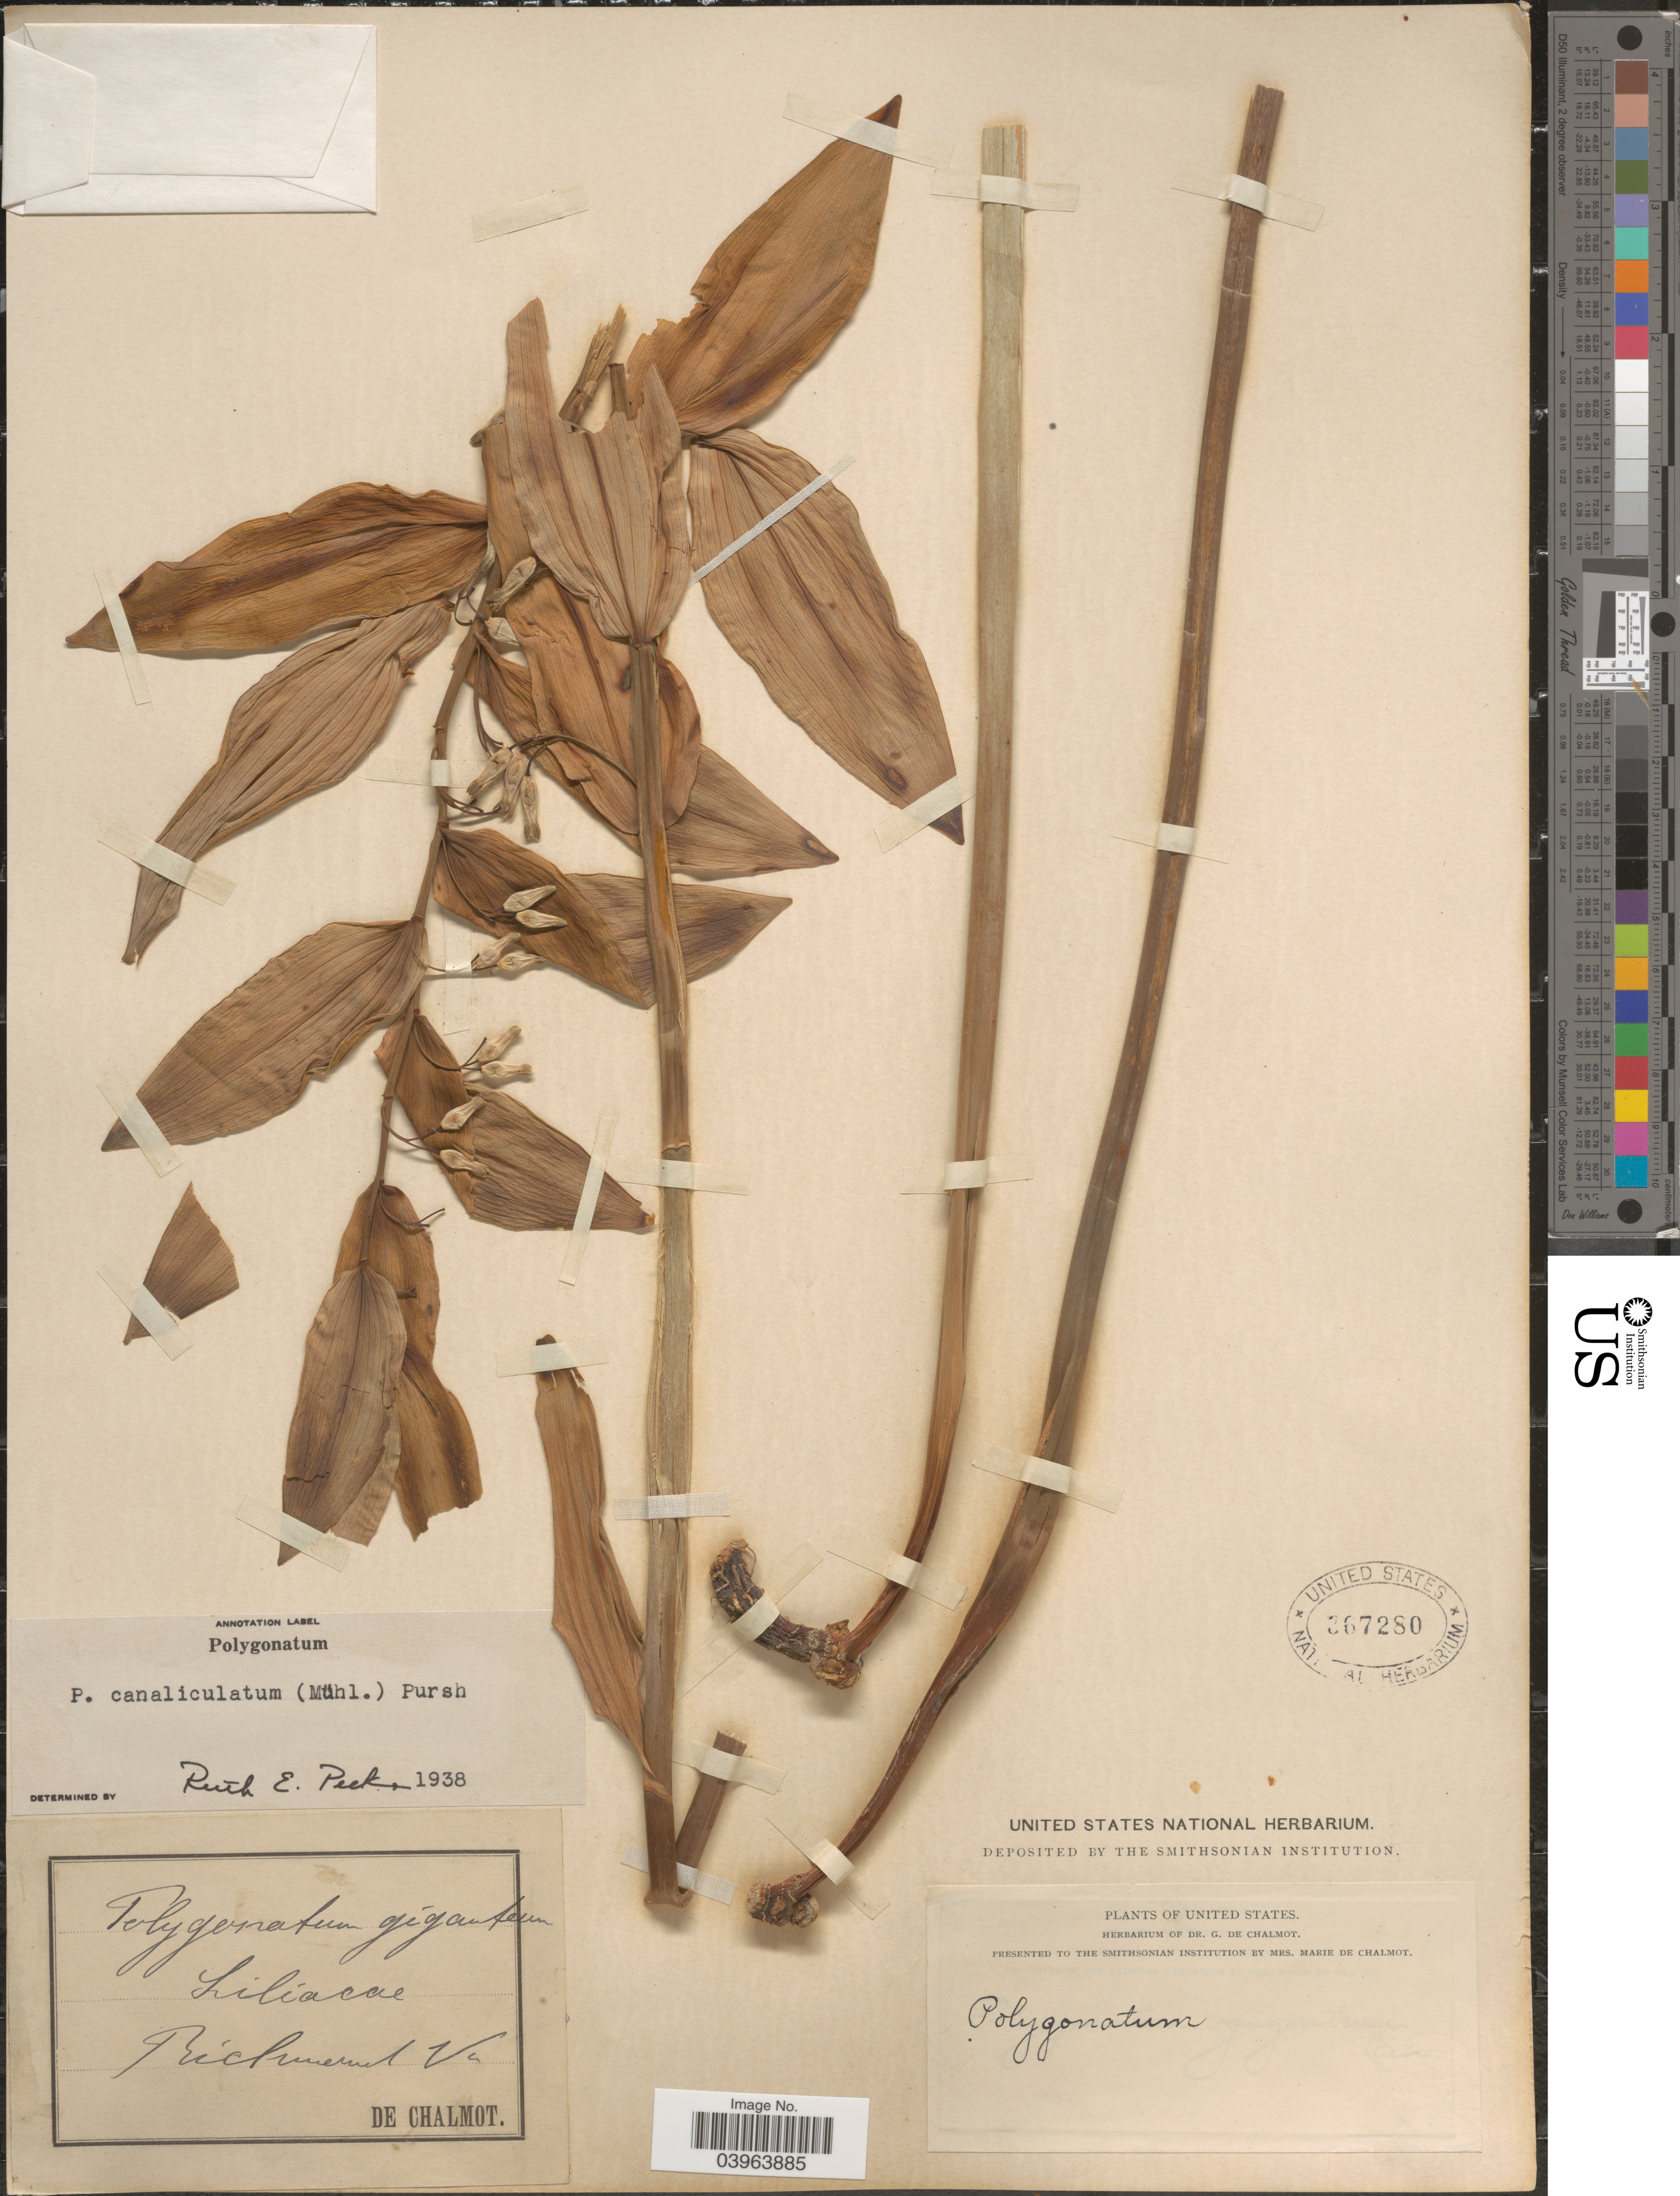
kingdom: Plantae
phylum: Tracheophyta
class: Liliopsida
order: Asparagales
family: Asparagaceae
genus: Polygonatum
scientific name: Polygonatum commutatum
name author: (Schult. f.) A. Dietr.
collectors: G. de Chalmot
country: United States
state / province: Virginia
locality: Richmond.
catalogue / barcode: US 367280